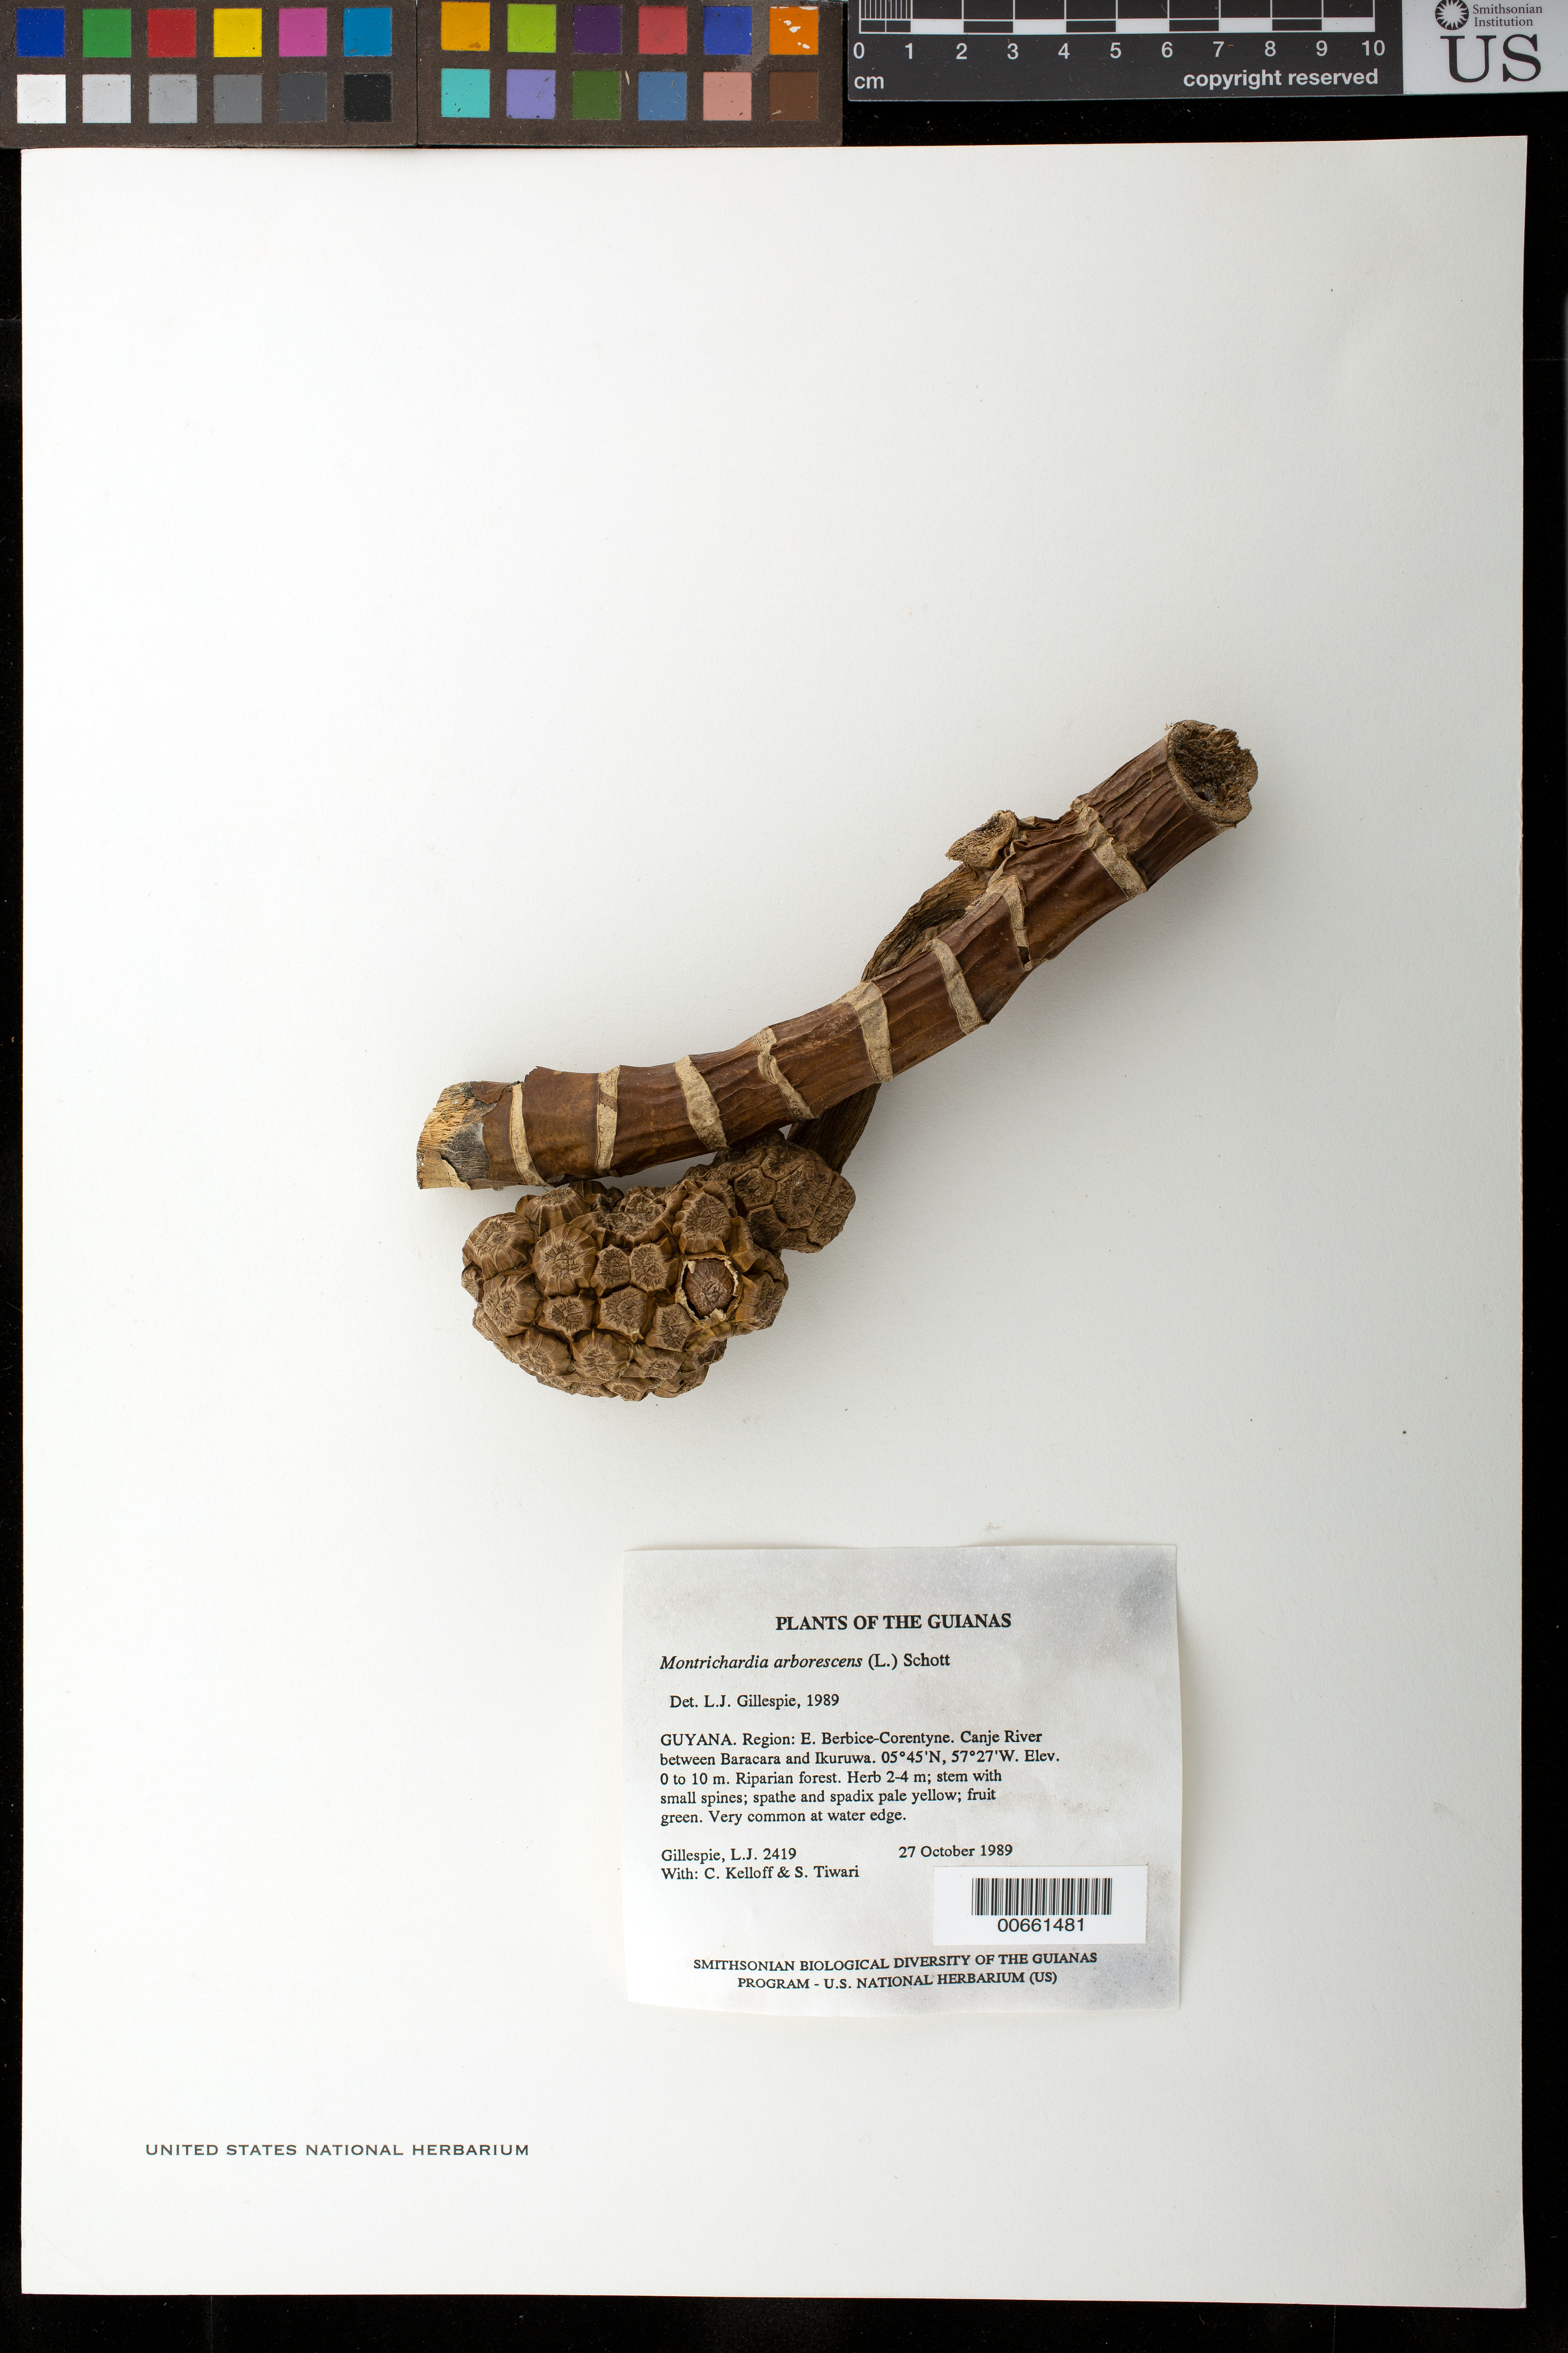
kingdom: Plantae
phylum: Tracheophyta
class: Liliopsida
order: Alismatales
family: Araceae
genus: Montrichardia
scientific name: Montrichardia arborescens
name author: (L.) Schott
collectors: L. J. Gillespie, C. L. Kelloff & S. Tiwari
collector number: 2419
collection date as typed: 27 October 1989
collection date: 1989-10-27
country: Guyana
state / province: E. Berbice-Corentyne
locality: Canje River between Baracara and Ikuruwa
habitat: Riparian forest